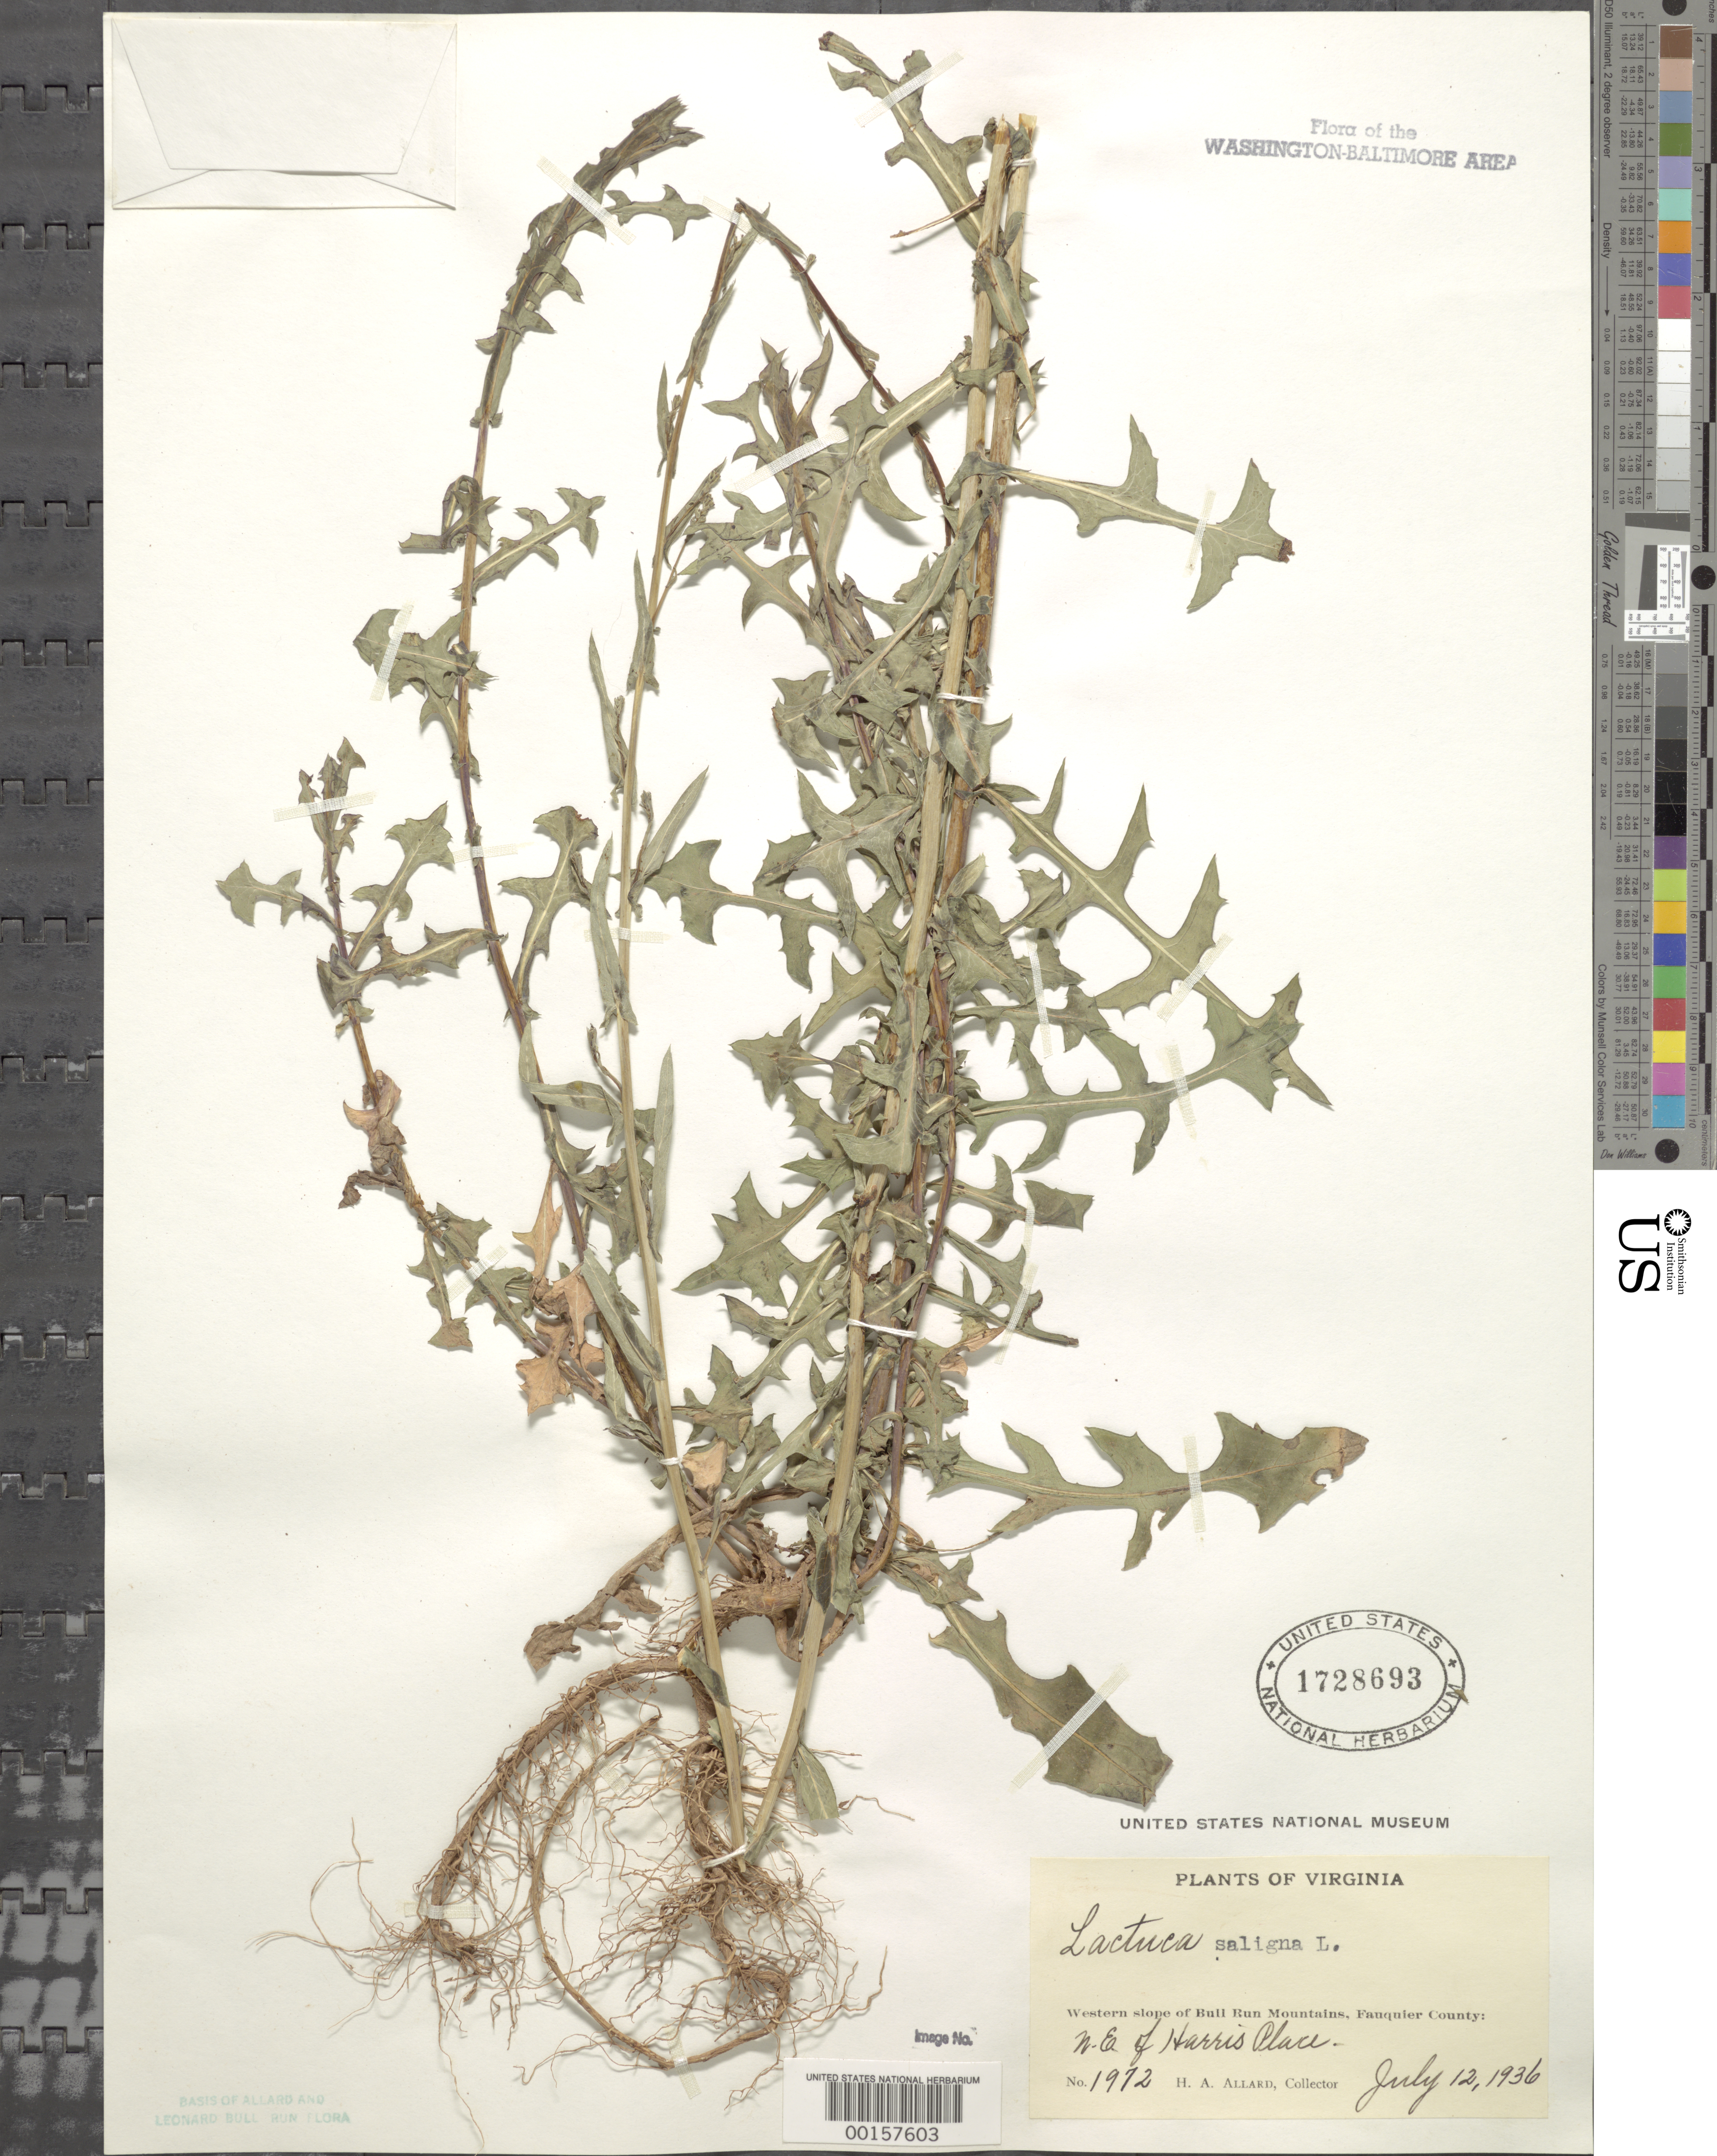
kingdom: Plantae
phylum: Tracheophyta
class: Magnoliopsida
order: Asterales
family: Asteraceae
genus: Lactuca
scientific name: Lactuca saligna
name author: L.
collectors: H. A. Allard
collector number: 1972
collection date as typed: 12 Jul 1936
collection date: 1936-07-12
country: United States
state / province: Virginia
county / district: Fauquier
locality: NE of Harris place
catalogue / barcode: US 1728693